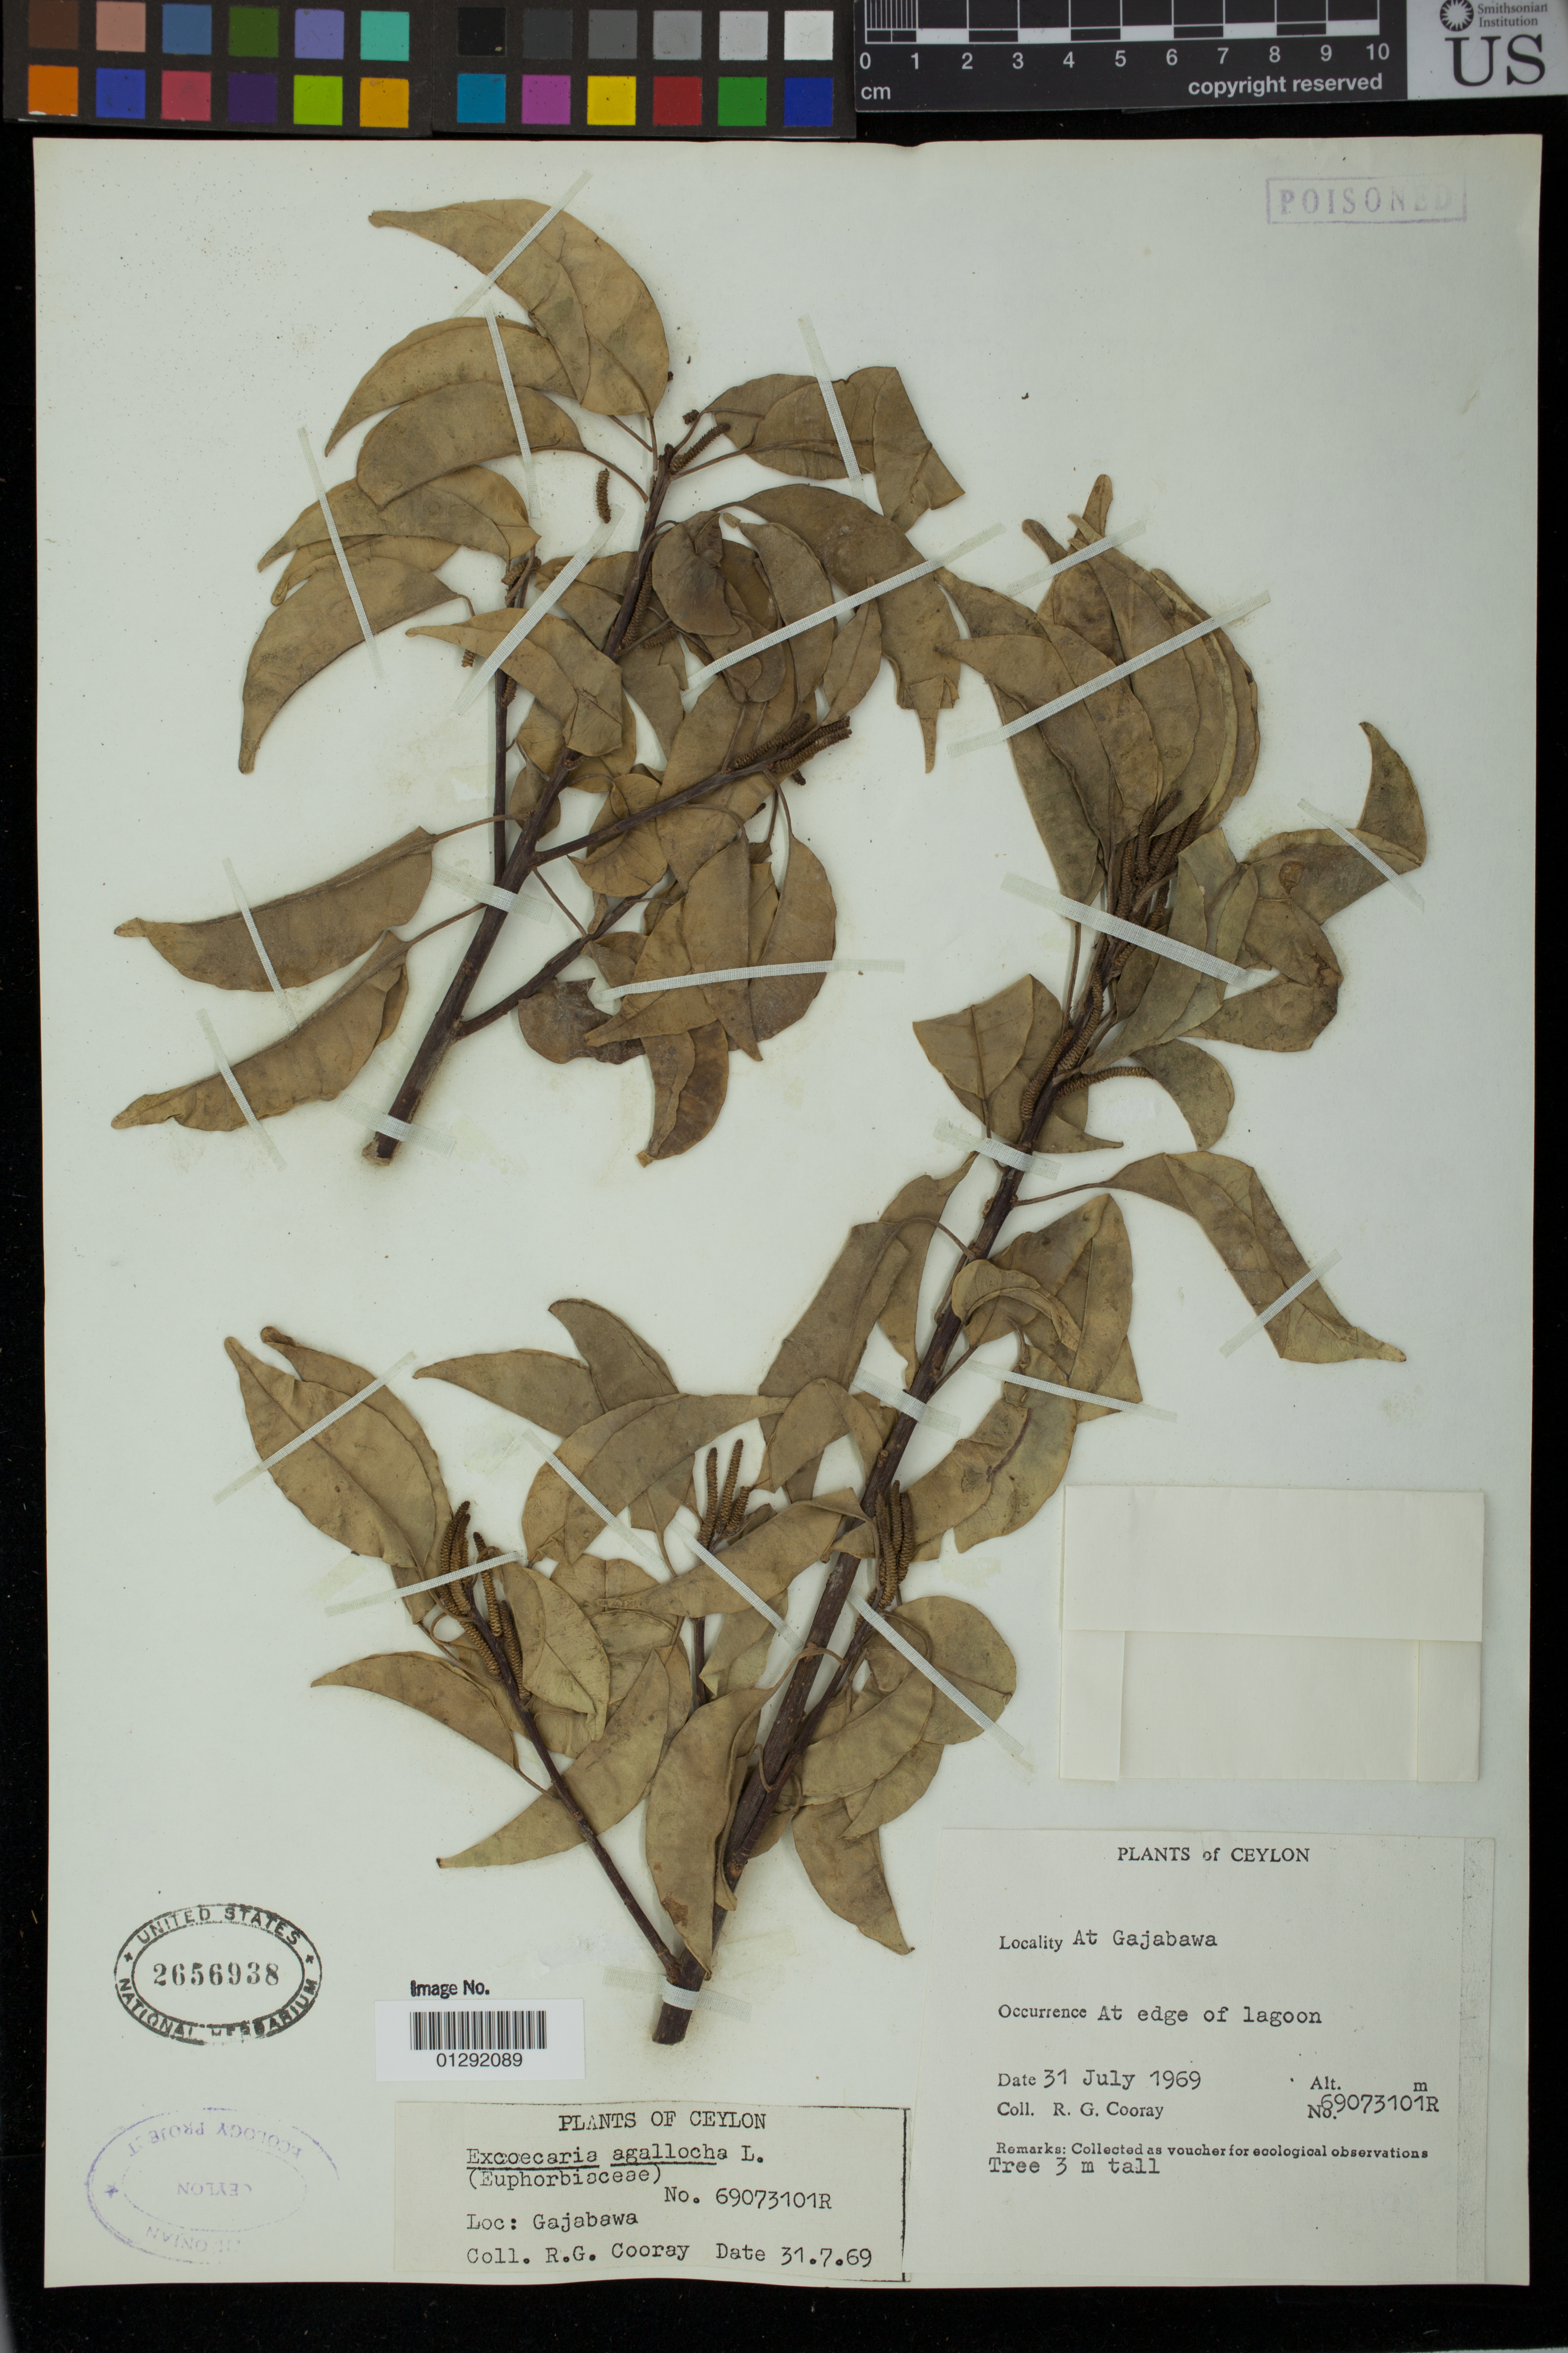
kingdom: Plantae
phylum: Tracheophyta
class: Magnoliopsida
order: Malpighiales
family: Euphorbiaceae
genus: Excoecaria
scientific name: Excoecaria agallocha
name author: L.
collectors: R. Cooray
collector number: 69073101R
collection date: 1969-07-31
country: Sri Lanka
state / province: Southern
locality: Ceylon. At Gajabawa.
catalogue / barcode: US 2656938